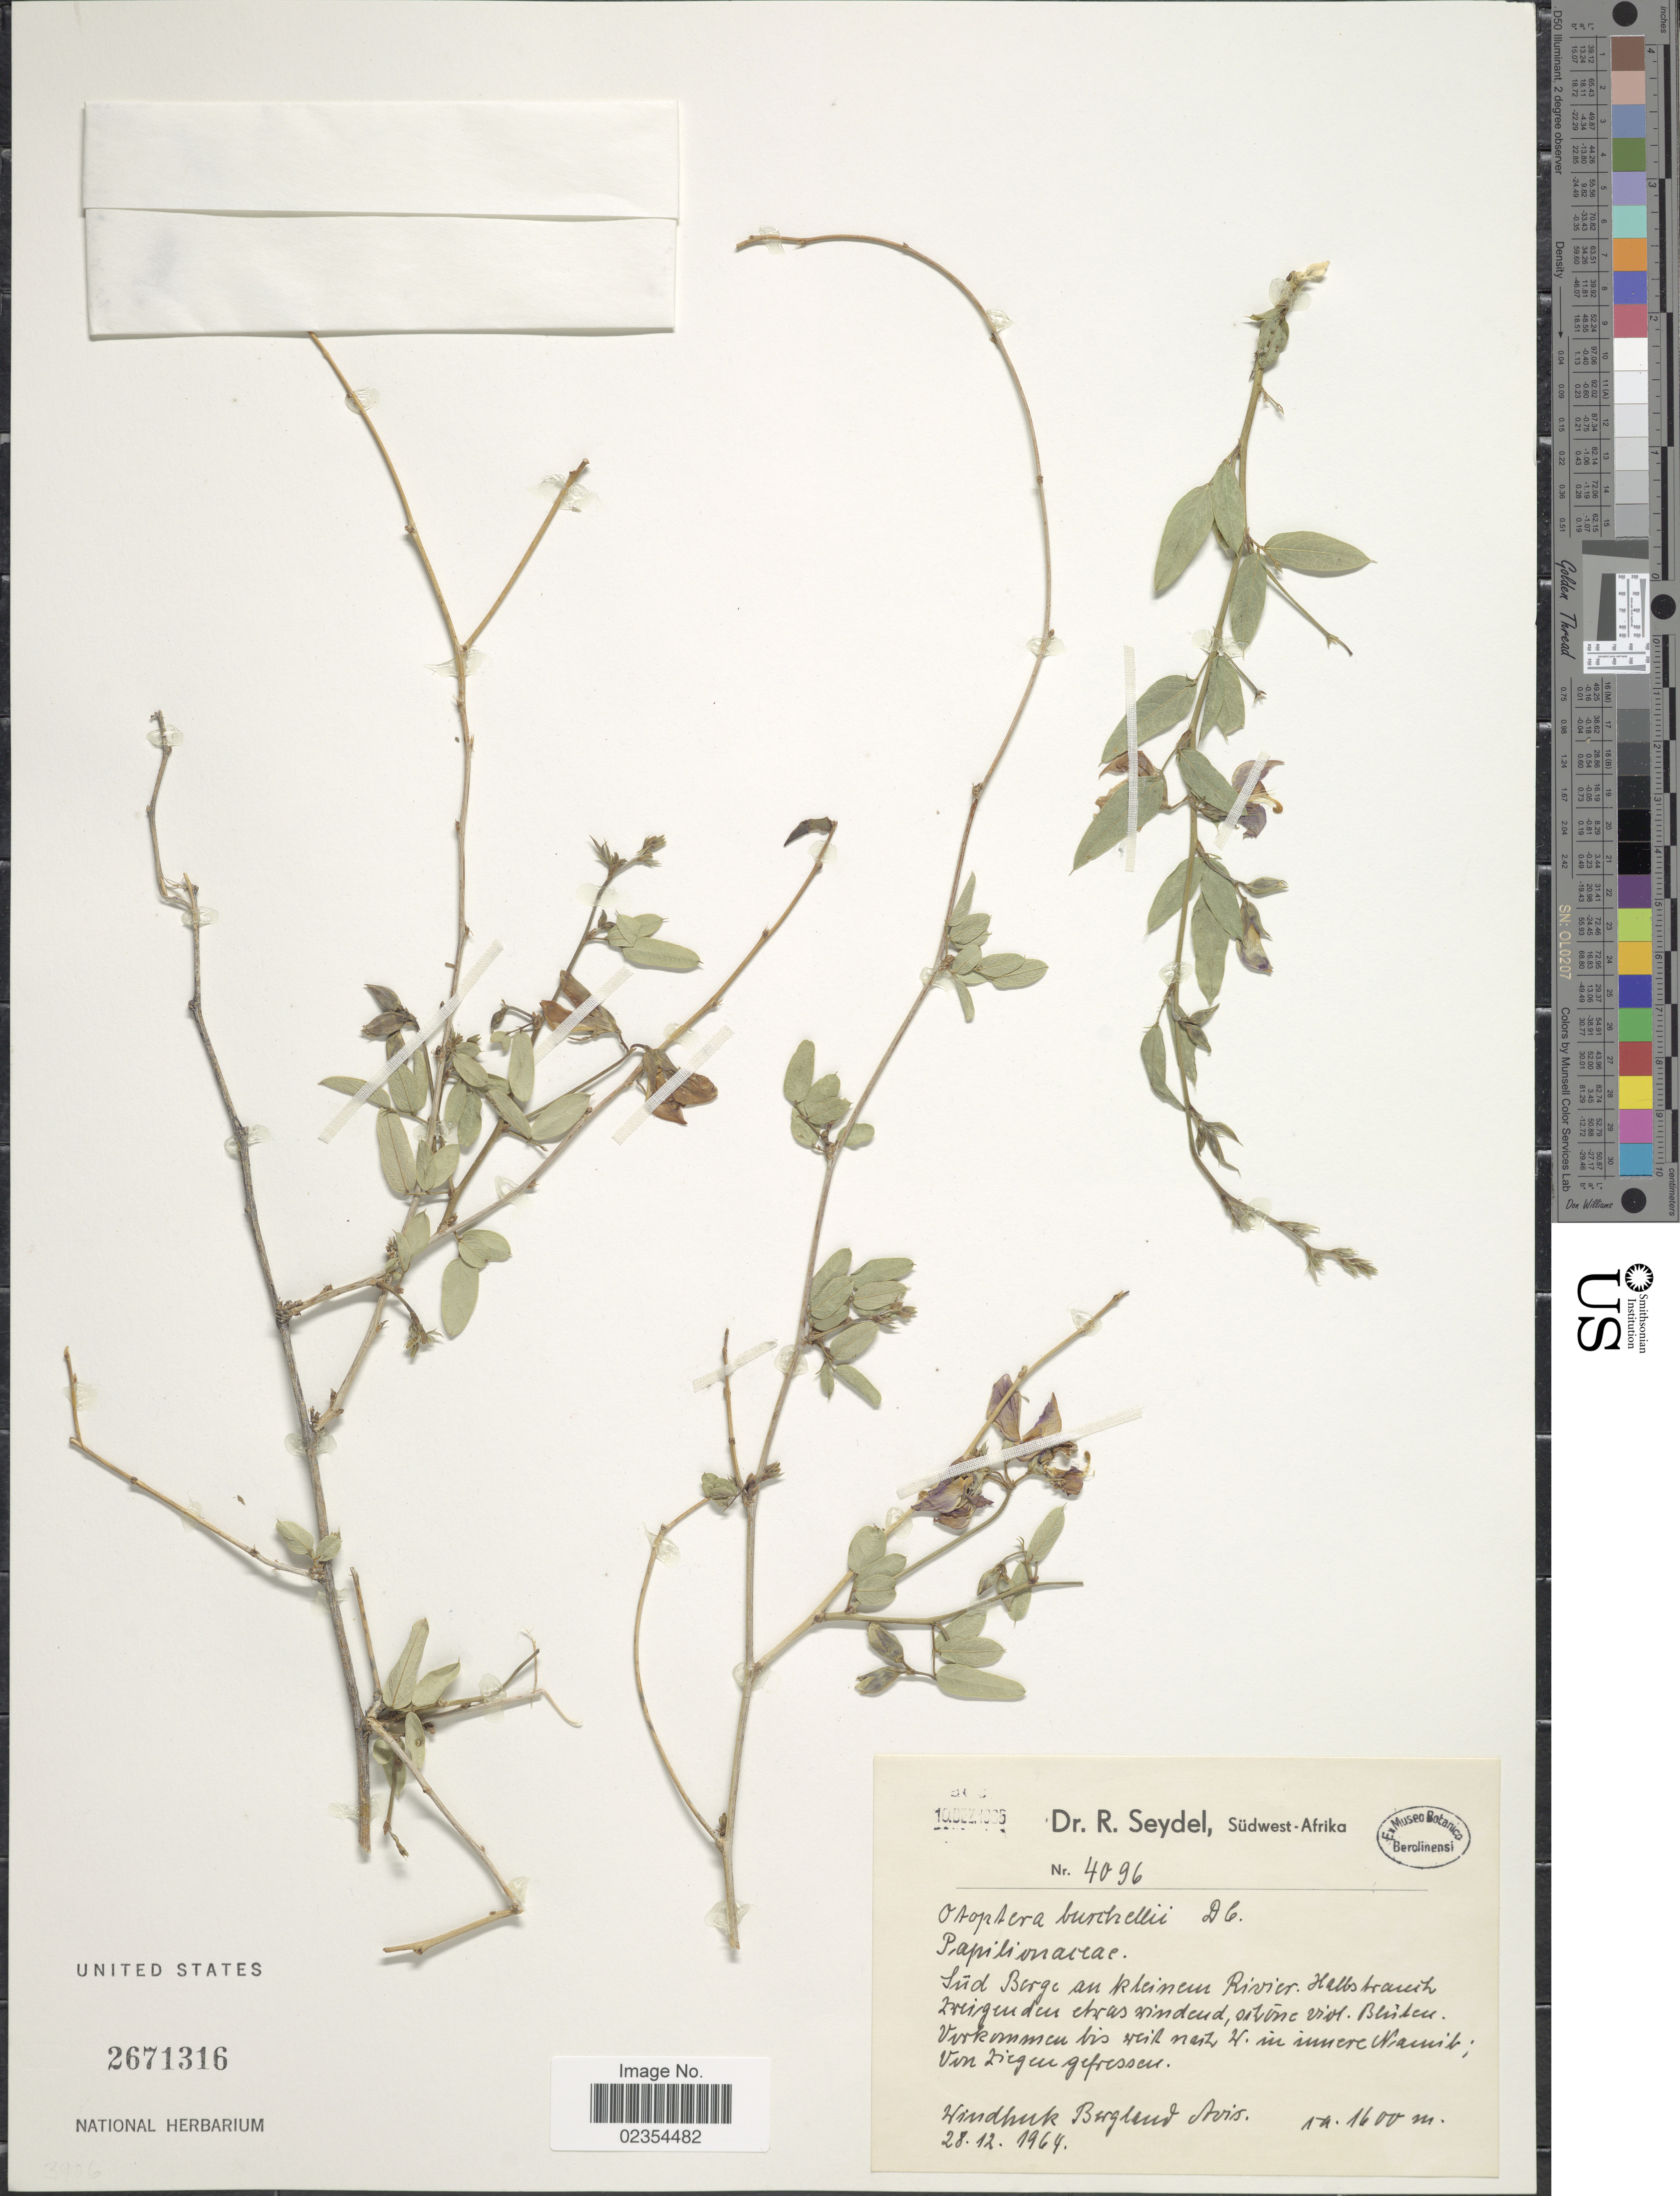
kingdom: Plantae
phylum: Tracheophyta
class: Magnoliopsida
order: Fabales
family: Fabaceae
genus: Otoptera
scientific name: Otoptera burchellii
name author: DC.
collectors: R. Seydel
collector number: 4096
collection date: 1964-12-28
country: Namibia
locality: Südwest-Afrika, Windhuk Bergland Avis.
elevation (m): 1600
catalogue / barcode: US 2671316